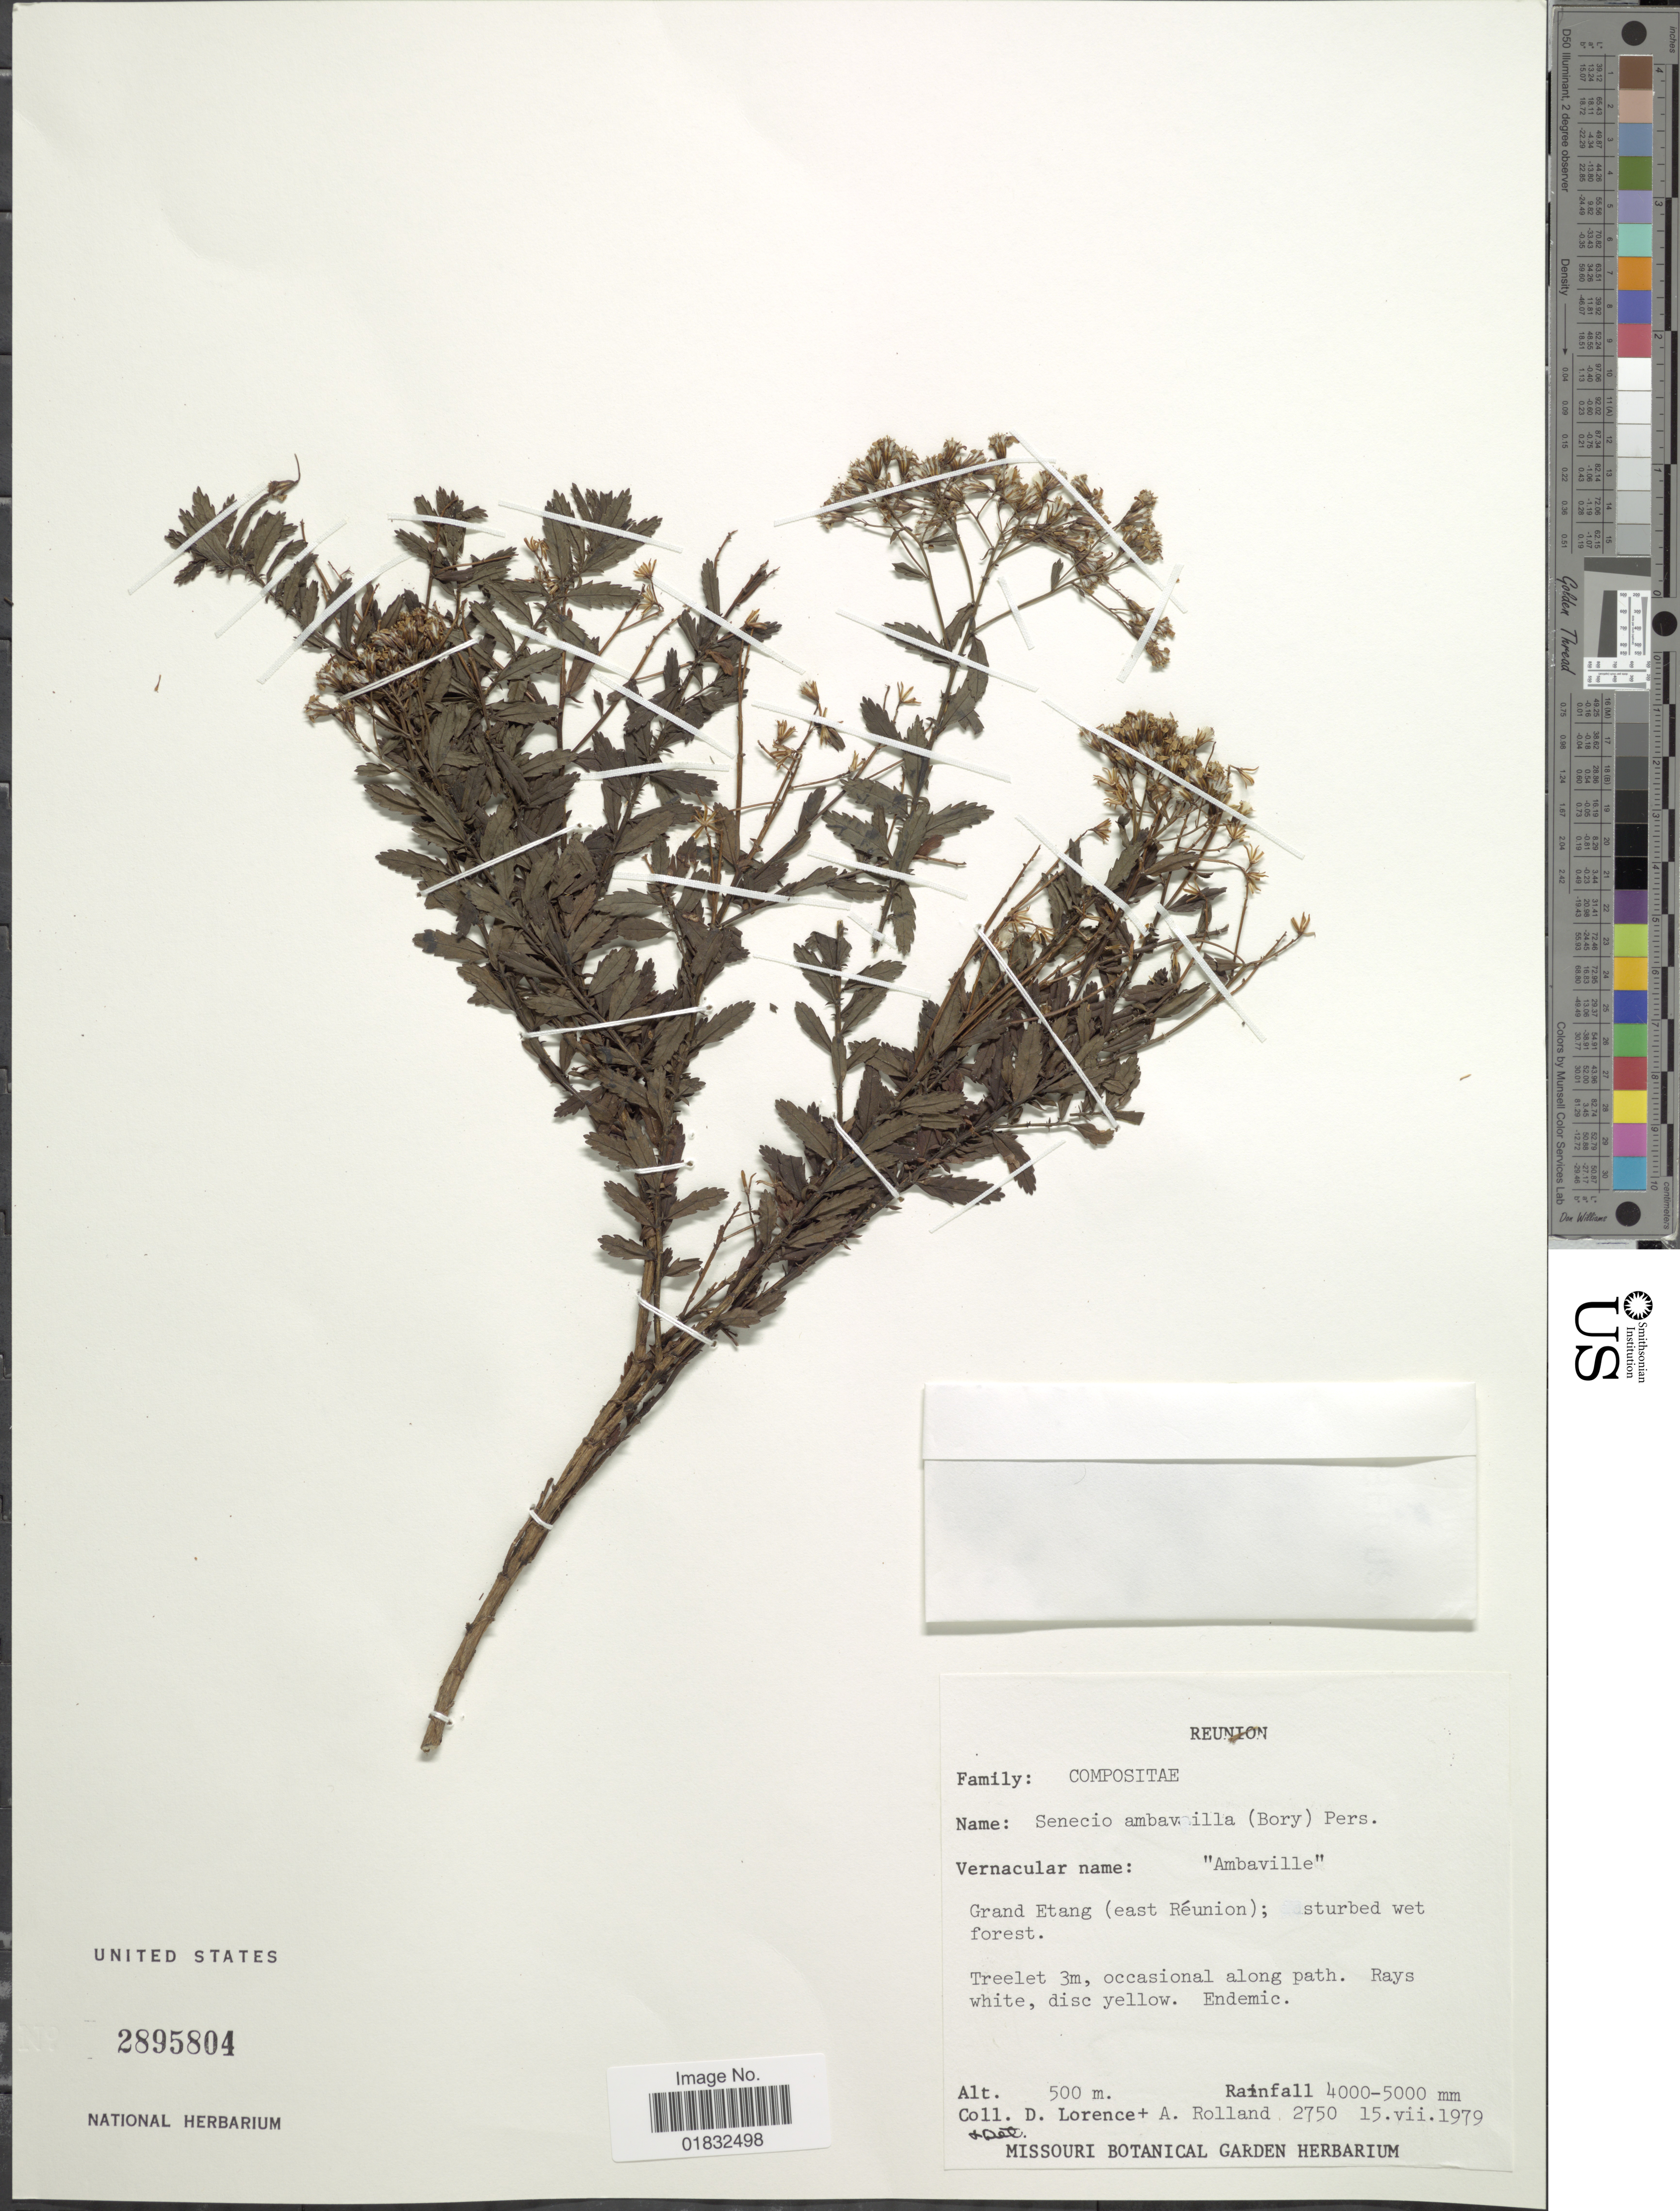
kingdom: Plantae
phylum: Tracheophyta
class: Magnoliopsida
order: Asterales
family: Asteraceae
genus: Hubertia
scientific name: Hubertia alleizettei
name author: (Humb.) C. Jeffrey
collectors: D. Lorence & A. Rolland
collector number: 2750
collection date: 1979-07-15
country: Reunion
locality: Ambaville, Grand Etang (east Réunion); sturbed wet forest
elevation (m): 500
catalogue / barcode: US 2895804